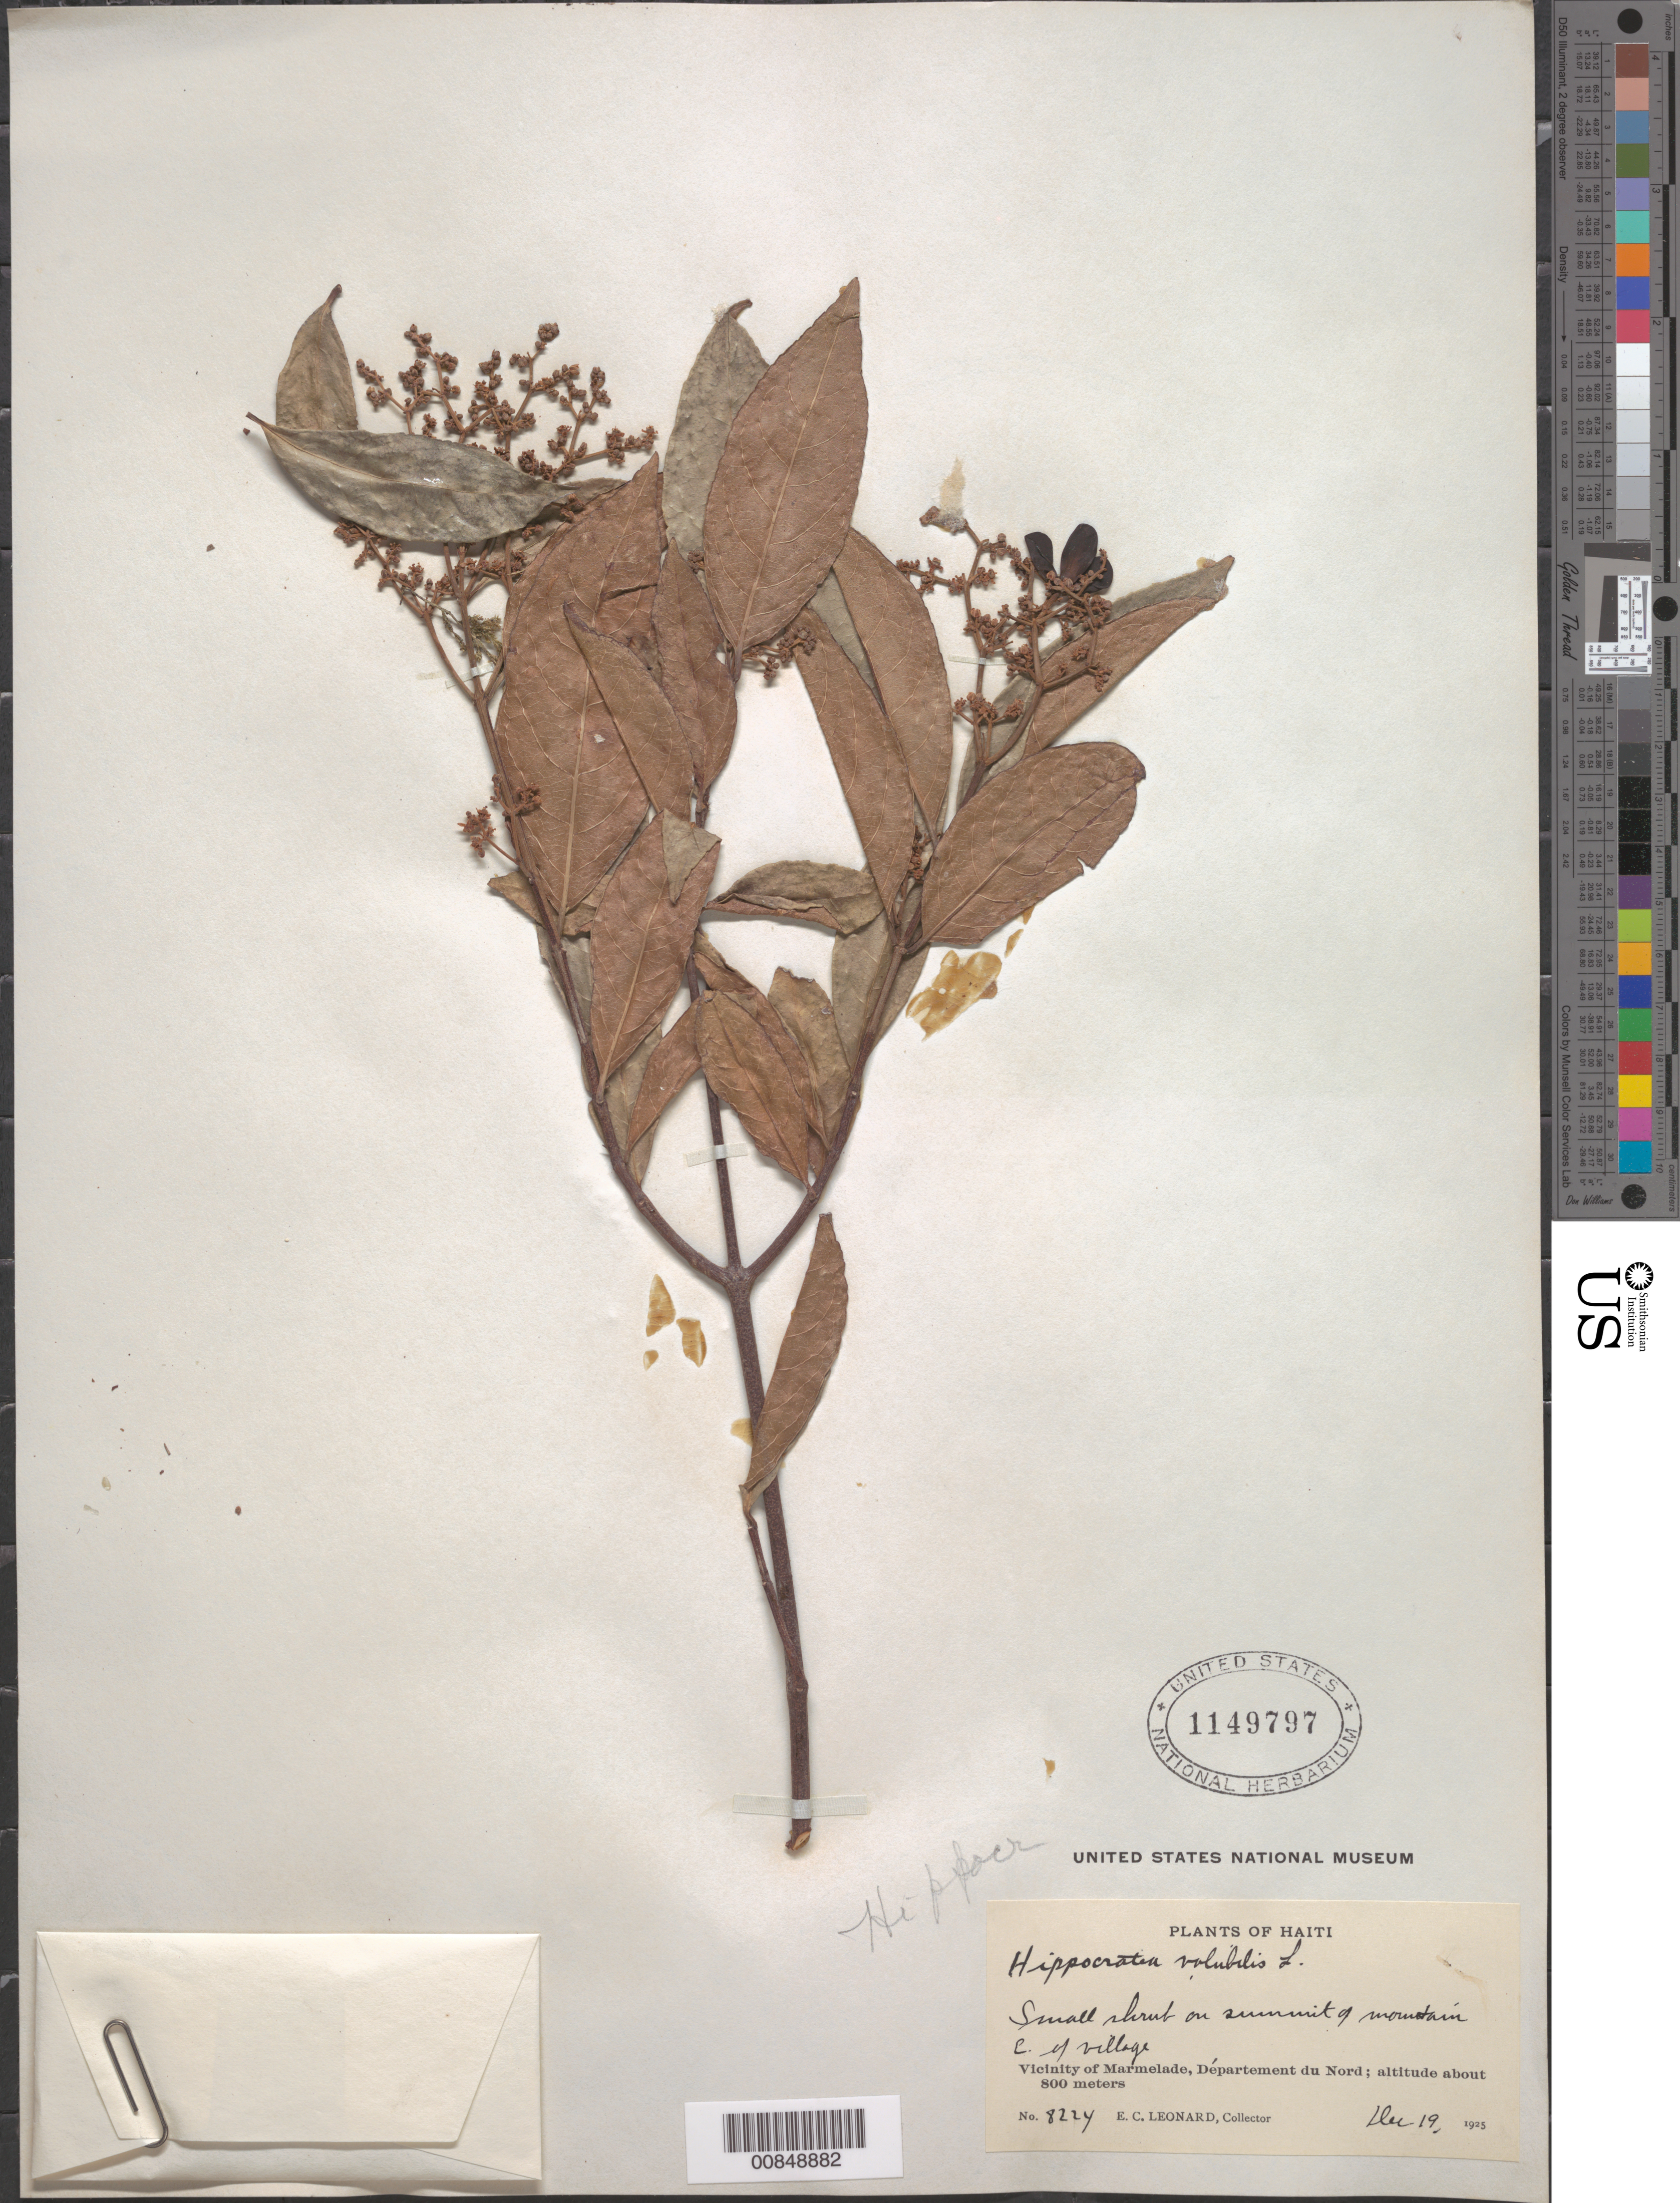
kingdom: Plantae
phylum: Tracheophyta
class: Magnoliopsida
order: Celastrales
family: Celastraceae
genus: Hippocratea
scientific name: Hippocratea volubilis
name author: L.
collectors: E. C. Leonard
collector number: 8224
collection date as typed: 19 Dec 1925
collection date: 1925-12-19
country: Haiti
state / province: Nord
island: Hispaniola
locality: Vicinity of Marmelade, mountain E of village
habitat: Summit of mountain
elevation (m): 800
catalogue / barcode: US 1149797